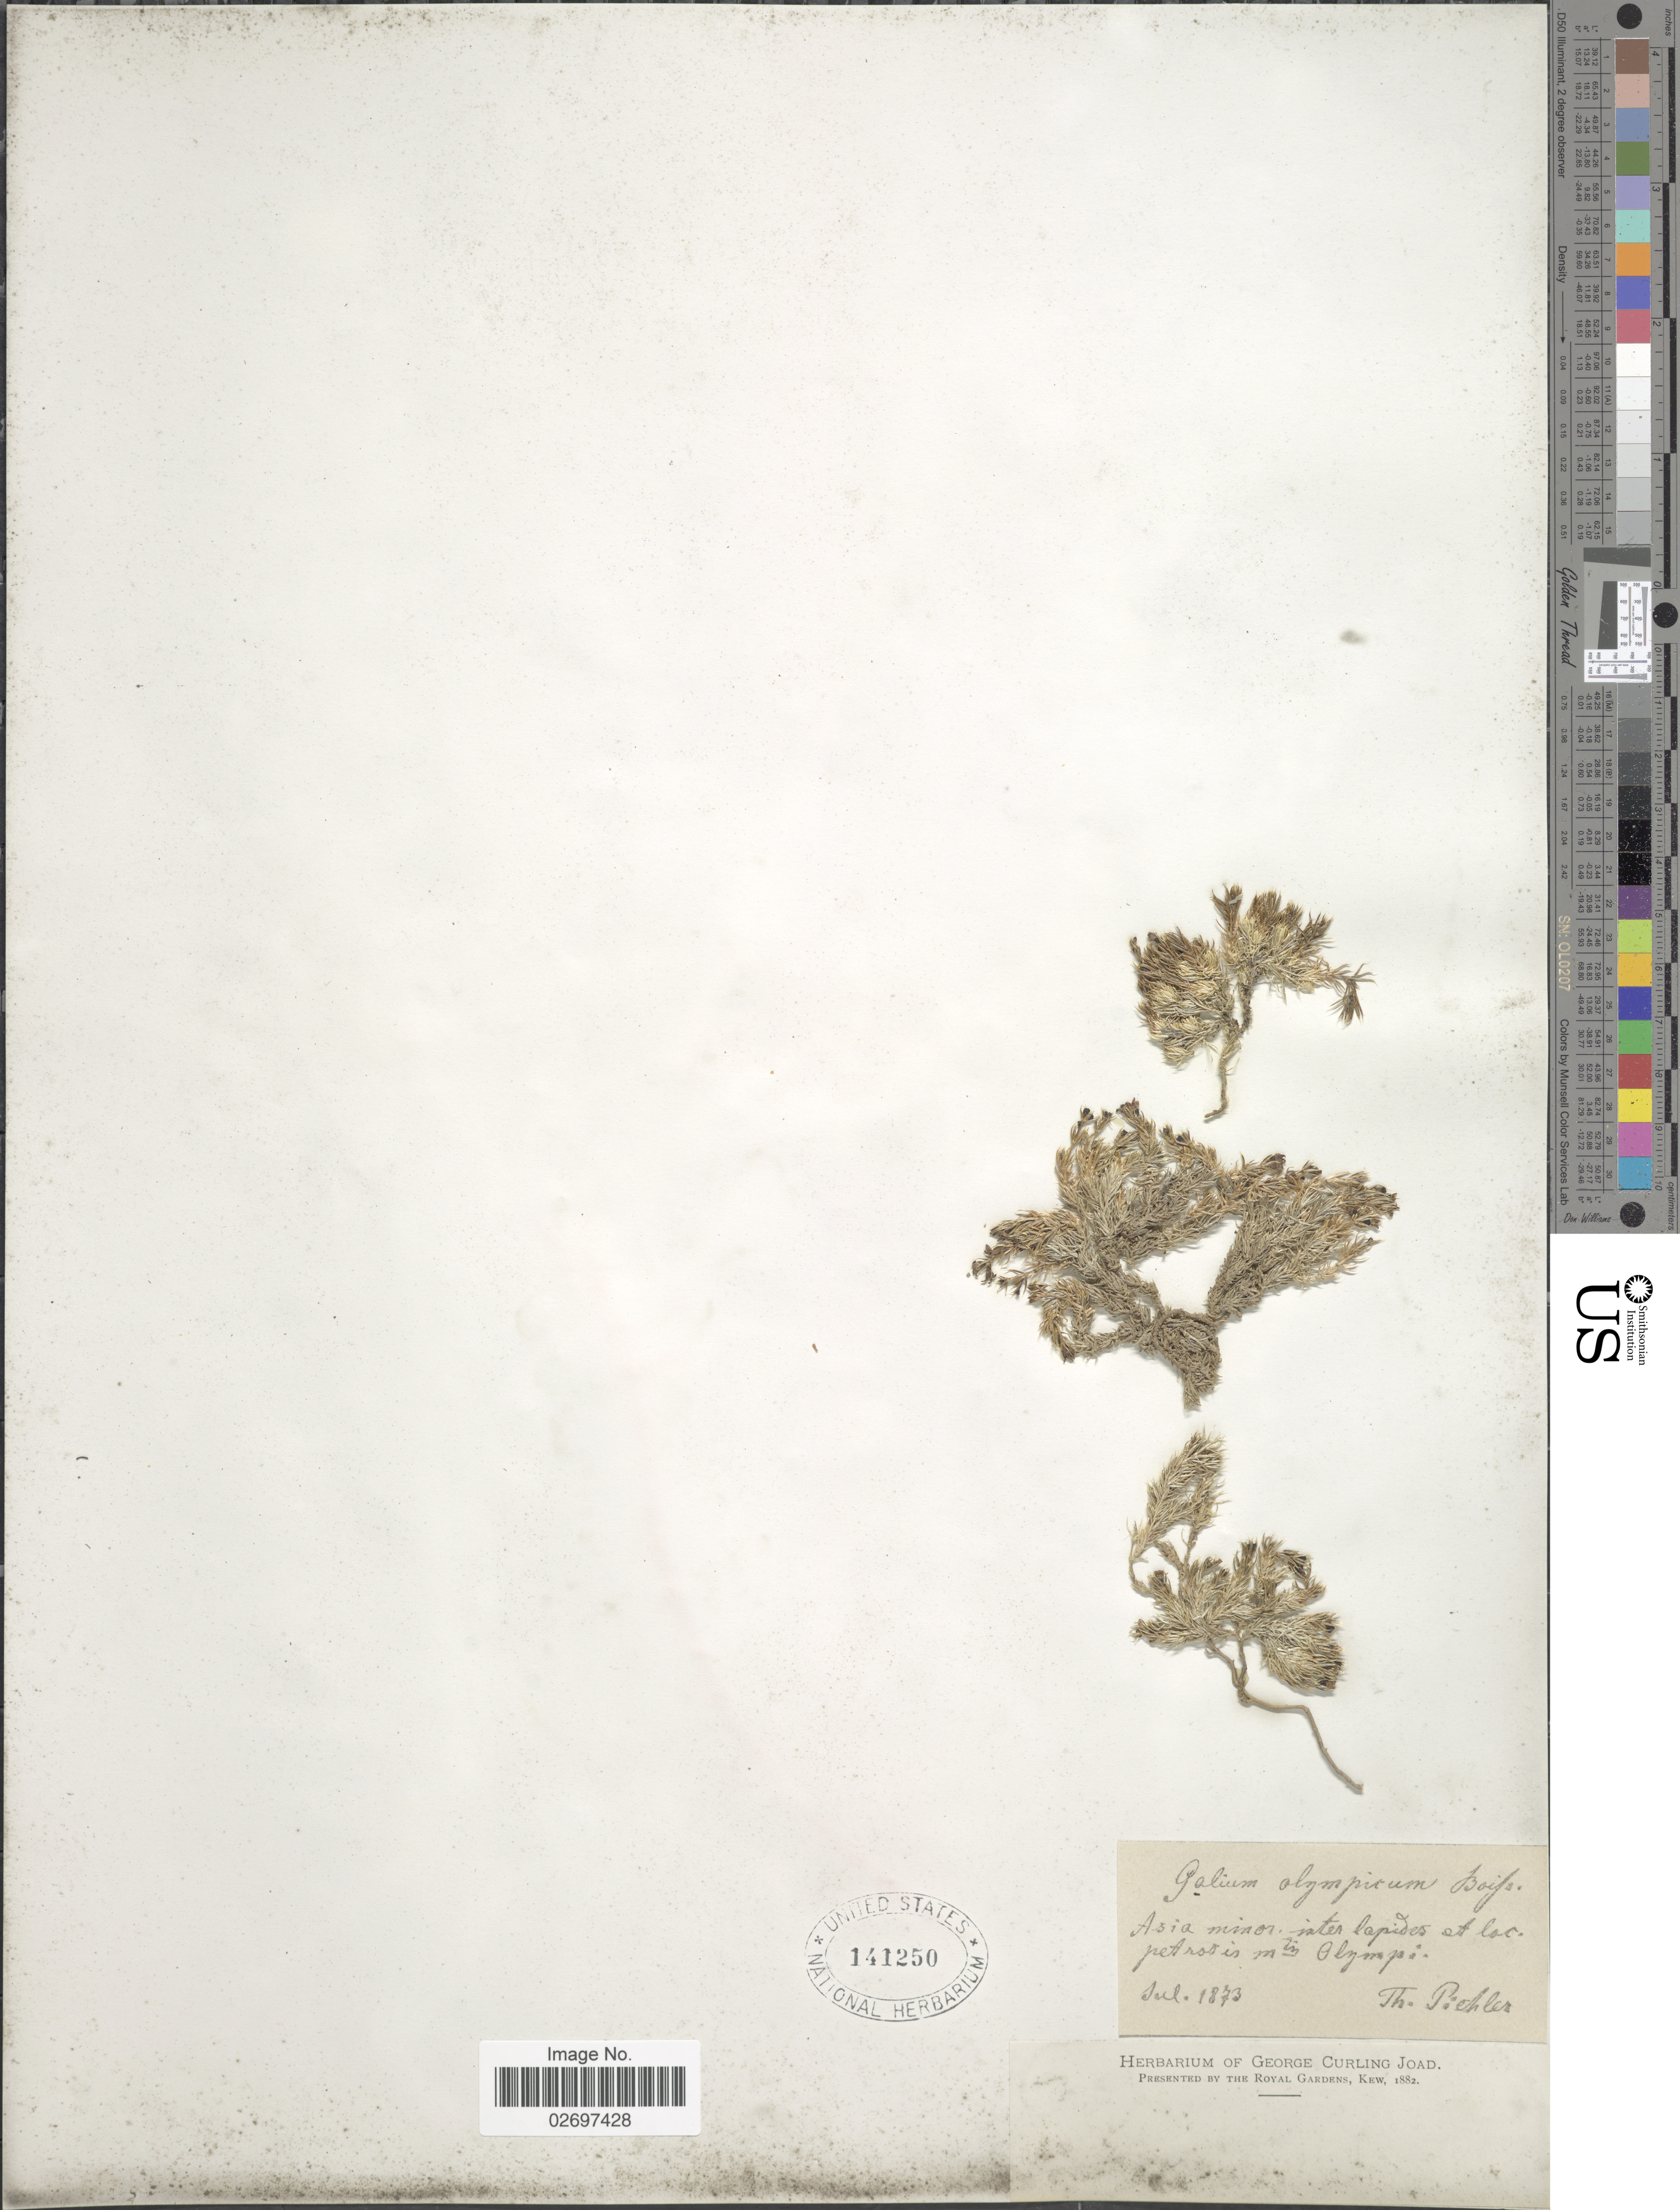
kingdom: Plantae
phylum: Tracheophyta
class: Magnoliopsida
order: Gentianales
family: Rubiaceae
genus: Galium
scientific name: Galium olympicum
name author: Boiss.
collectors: T. Pichler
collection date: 1873-07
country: Greece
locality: Asia minor. inter lapidos et lac. petrosis mtn Olympi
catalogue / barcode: US 141250